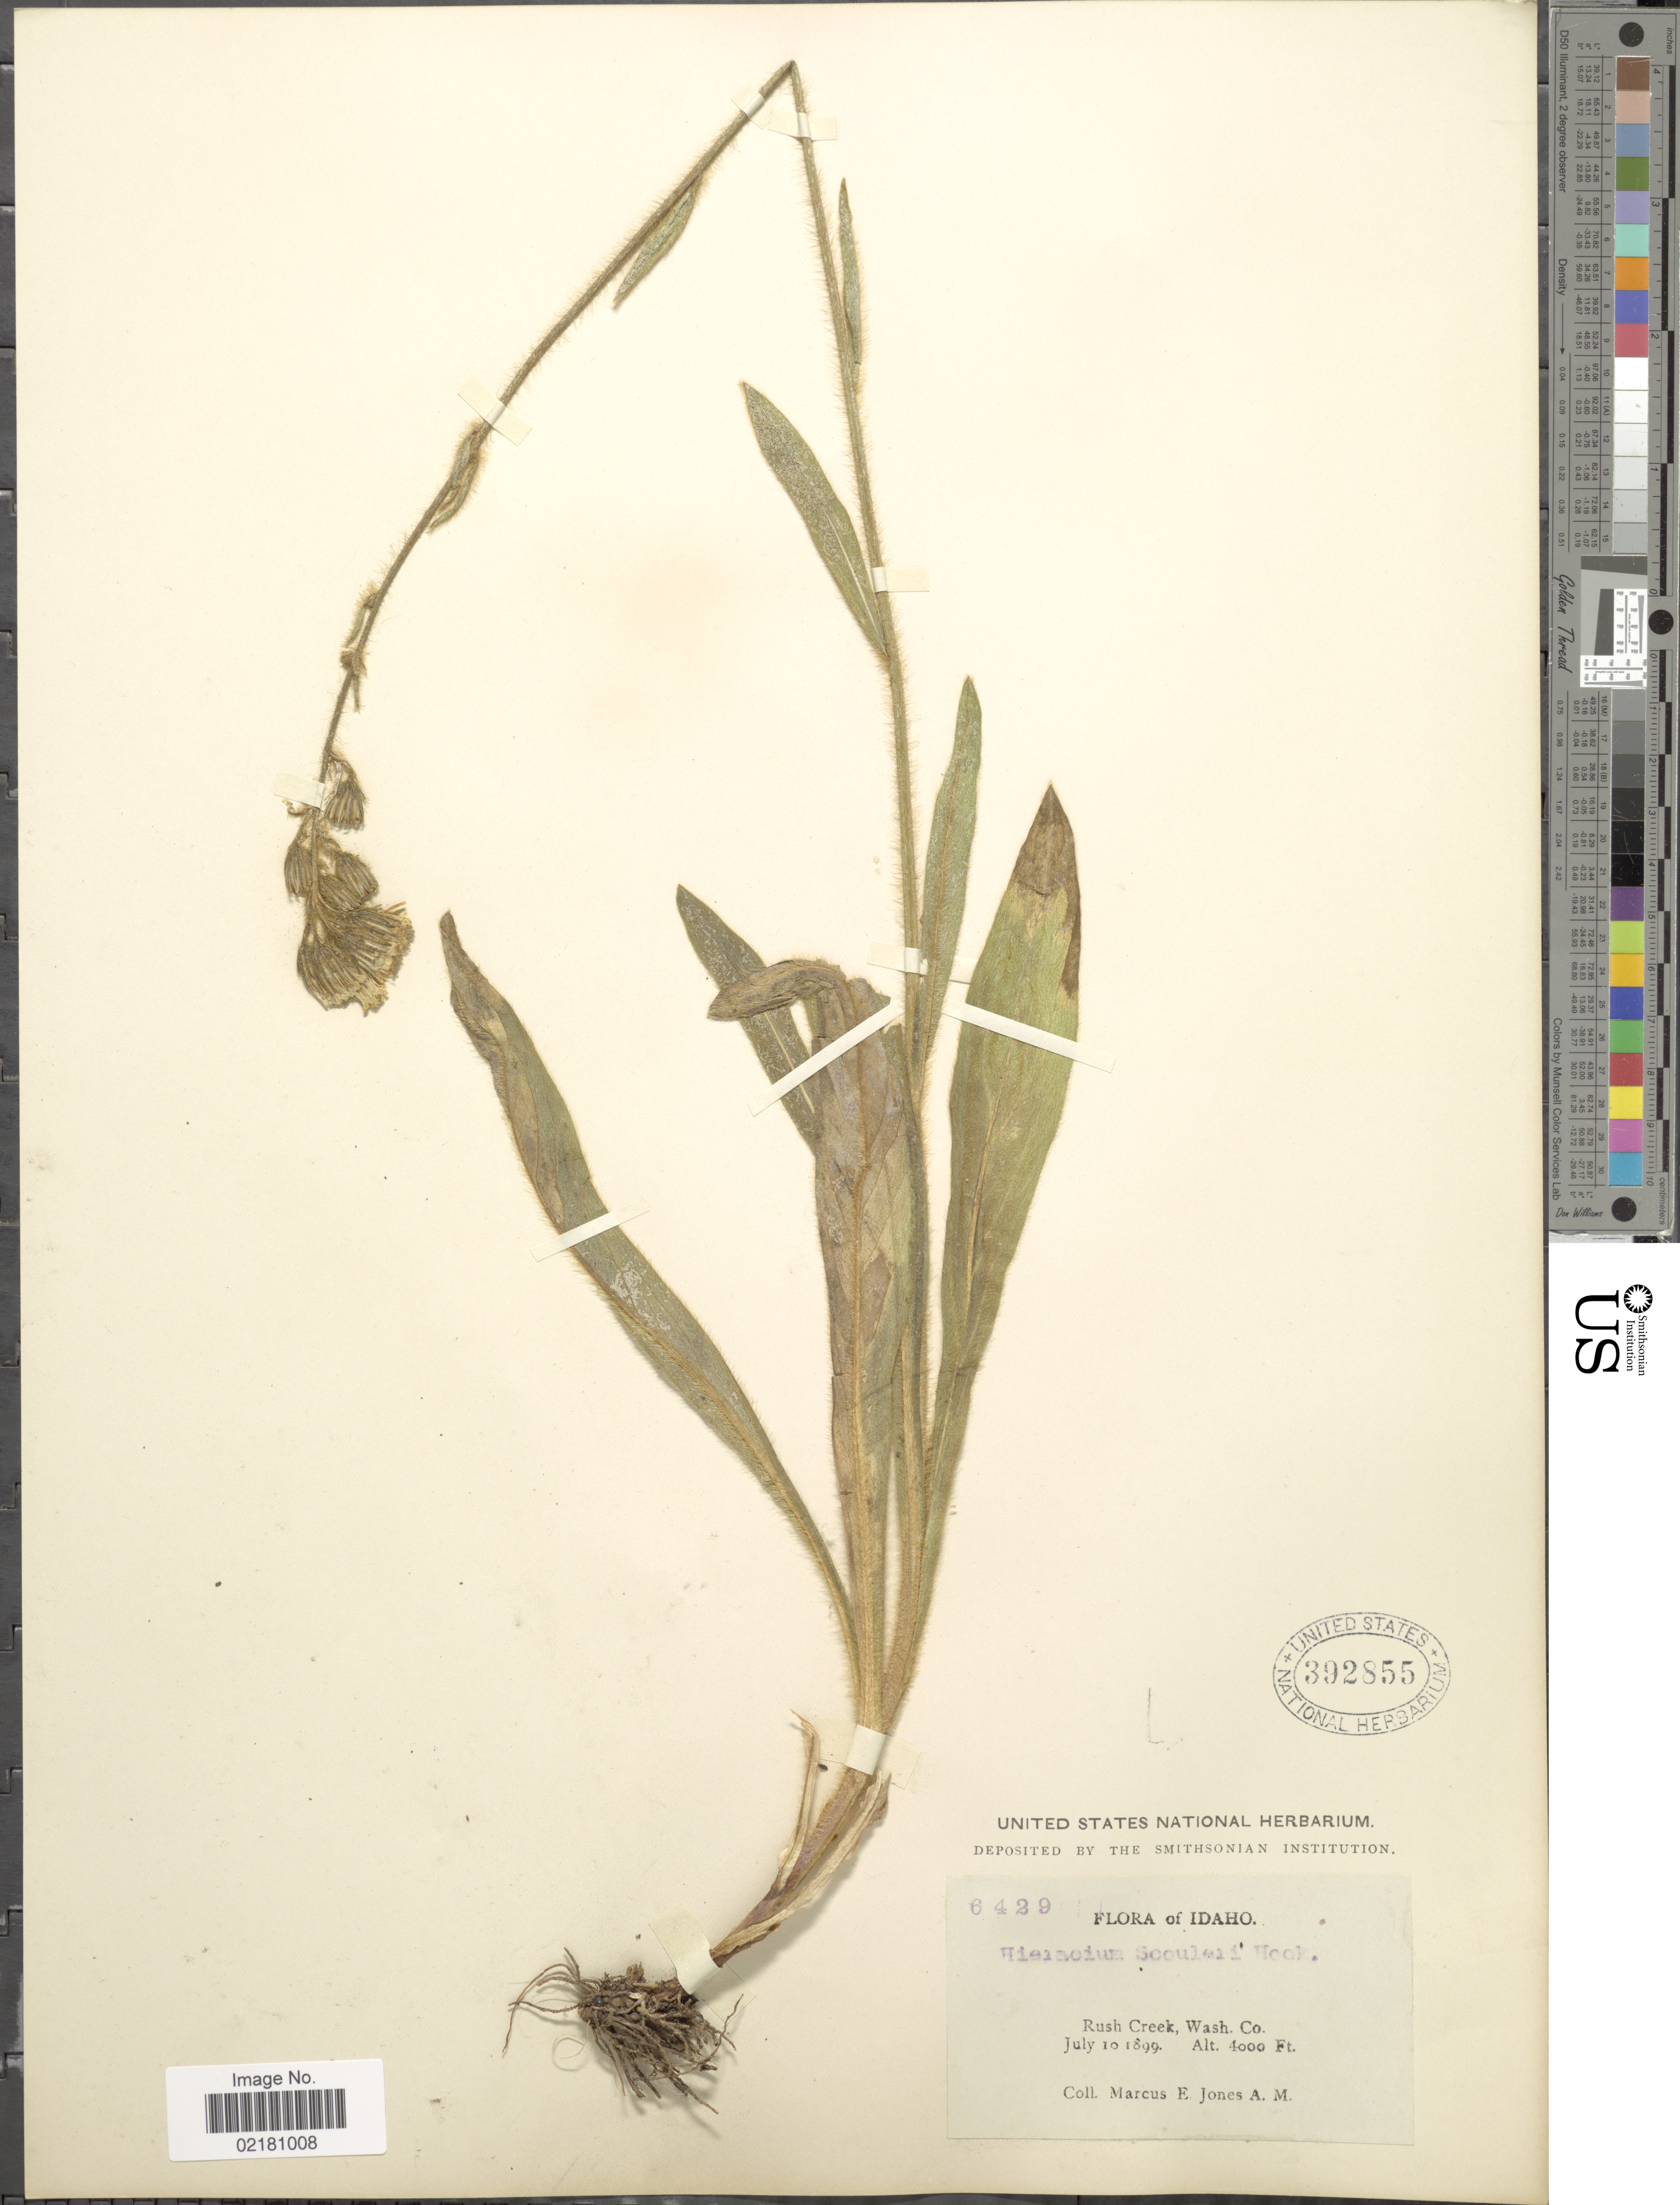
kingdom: Plantae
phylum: Tracheophyta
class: Magnoliopsida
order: Asterales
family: Asteraceae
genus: Hieracium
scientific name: Hieracium scouleri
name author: Hook.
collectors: M. E. Jones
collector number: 6429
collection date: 1899-07-10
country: United States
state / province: Idaho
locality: Rush Creek, Wash Co.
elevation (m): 1219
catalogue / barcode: US 392855